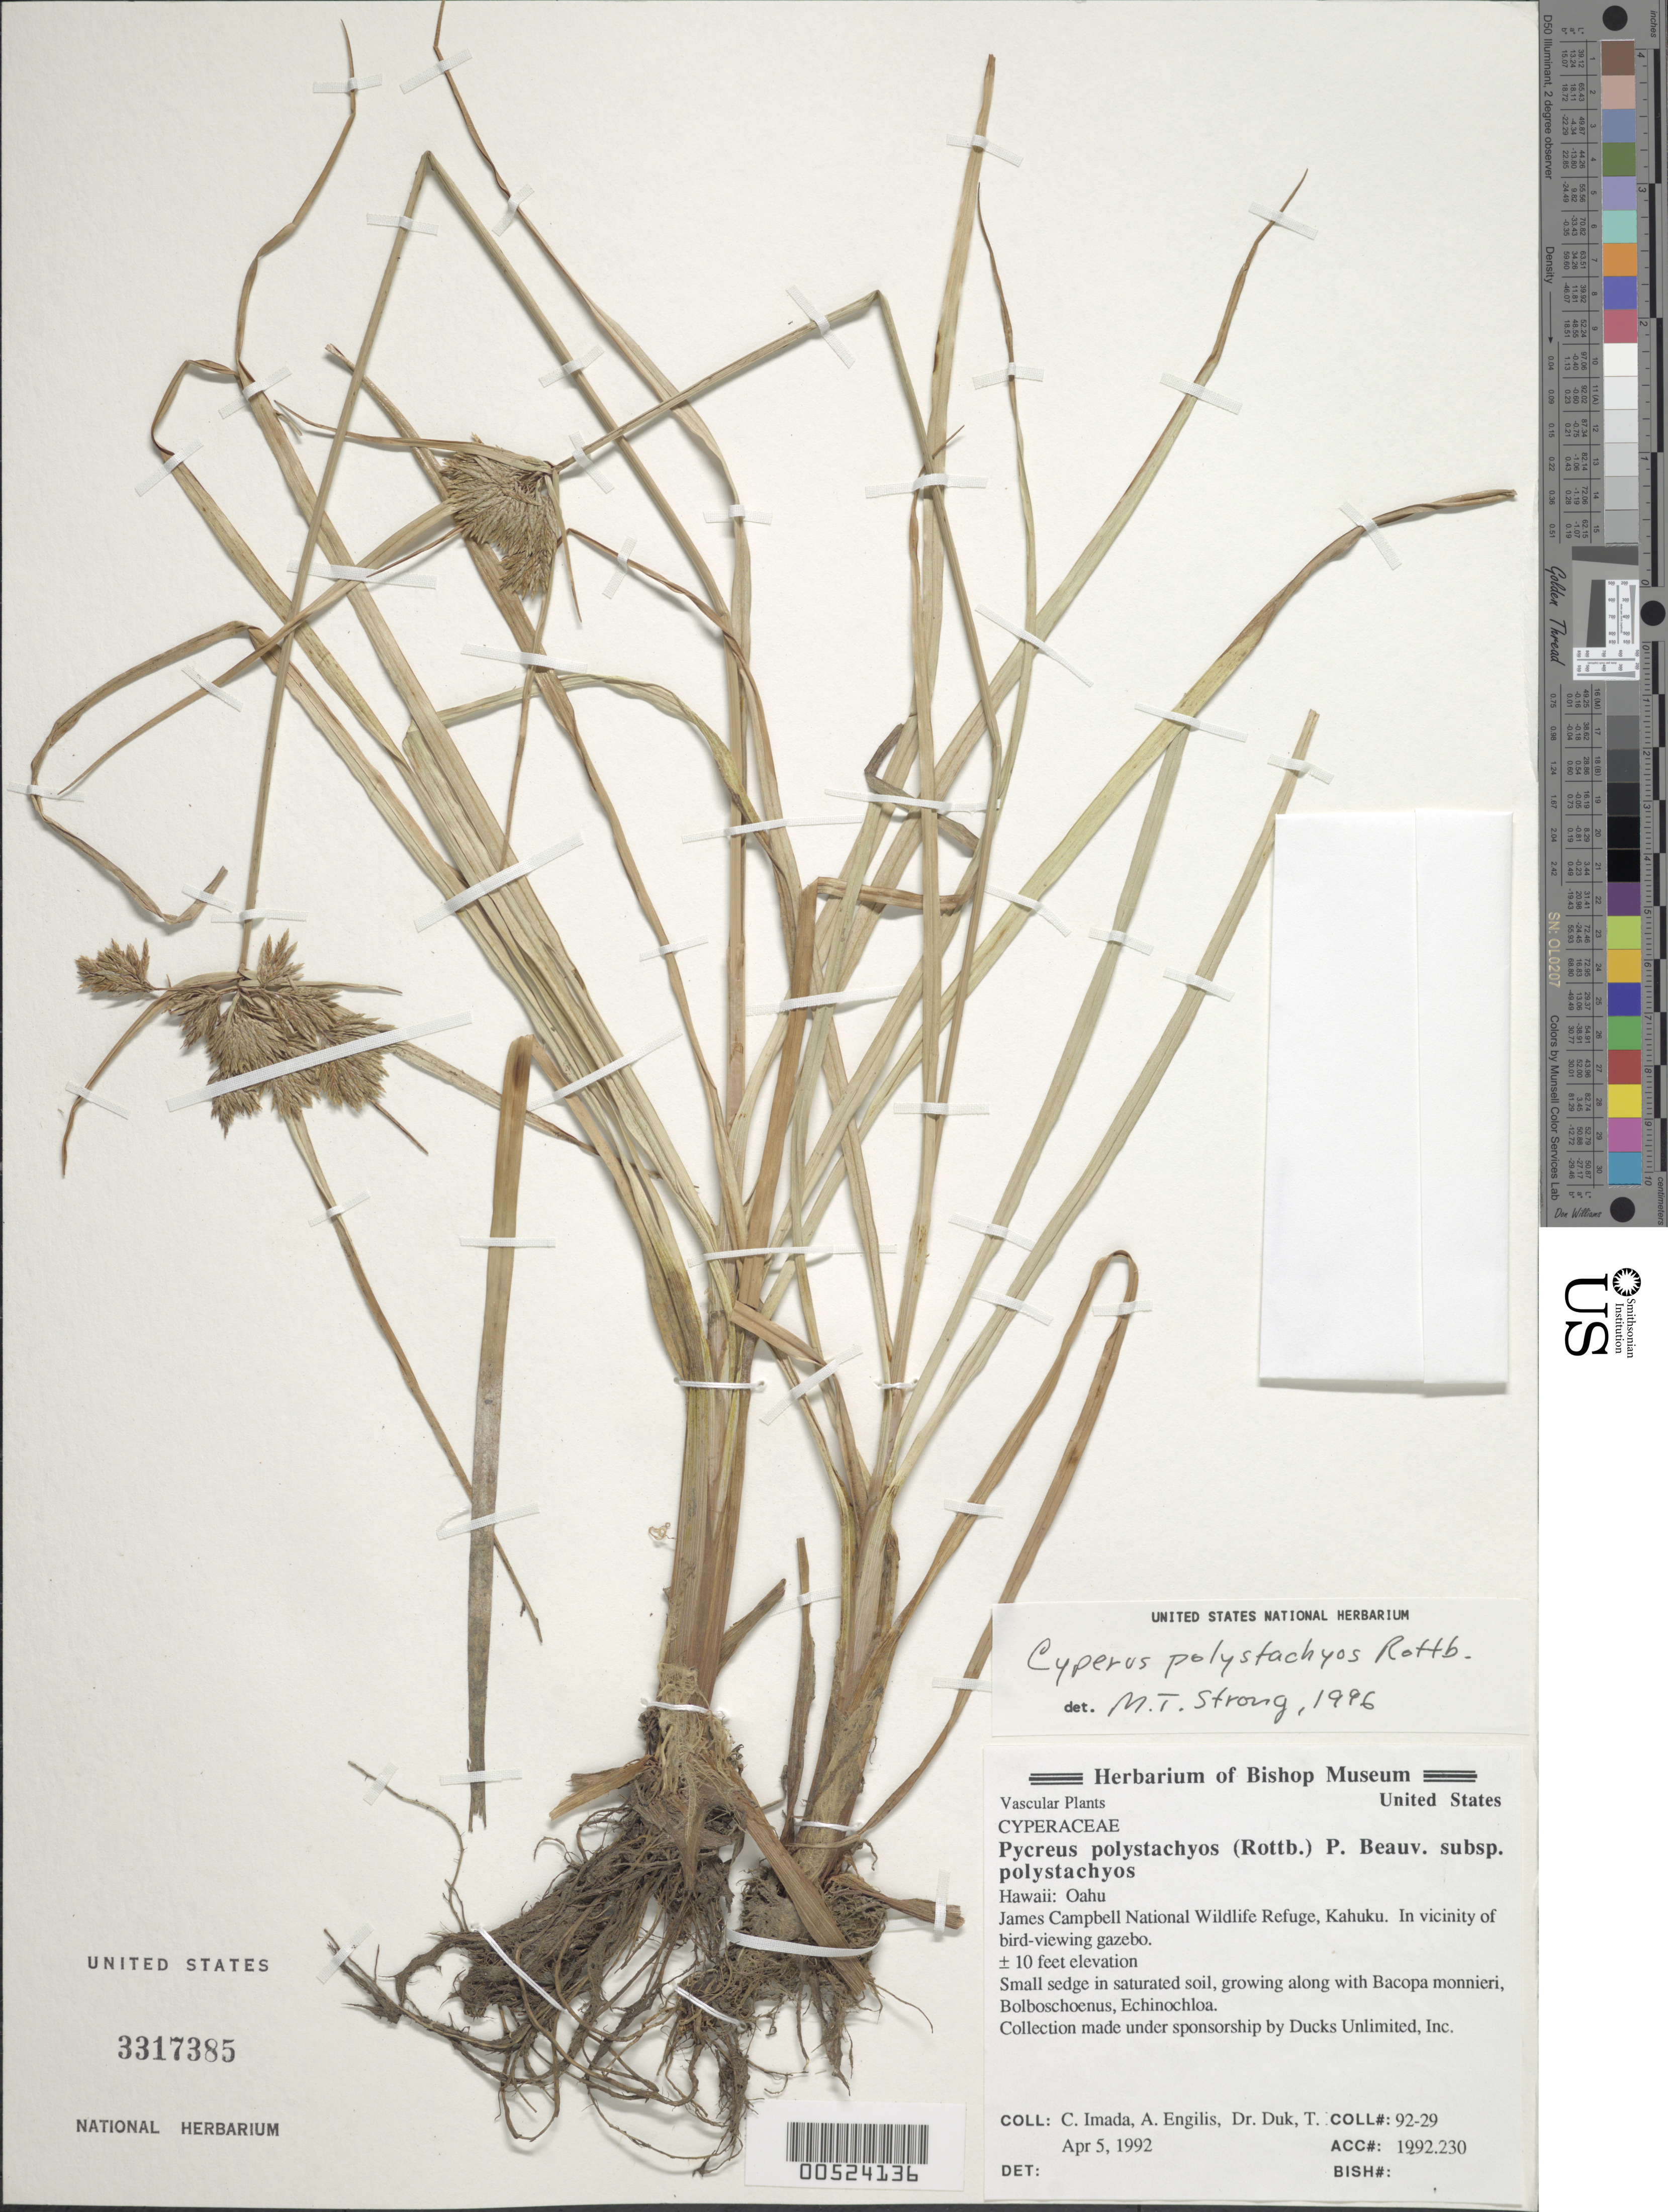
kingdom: Plantae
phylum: Tracheophyta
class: Liliopsida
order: Poales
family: Cyperaceae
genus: Cyperus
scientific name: Cyperus polystachyos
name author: Rottb.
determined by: Strong, M. T., (US), Smithsonian Institution - National Museum of Natural History (UNITED STATES)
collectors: C. Imada, A. Engilis & T. Duk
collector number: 92-29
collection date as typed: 5 Apr 1992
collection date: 1992-04-05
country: United States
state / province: Hawaii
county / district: Honolulu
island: Oahu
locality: James Campbell National Wildlife Refuge, Kahuku, in vicinity of bird-viewing gazebo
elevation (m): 3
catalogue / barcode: US 3317385